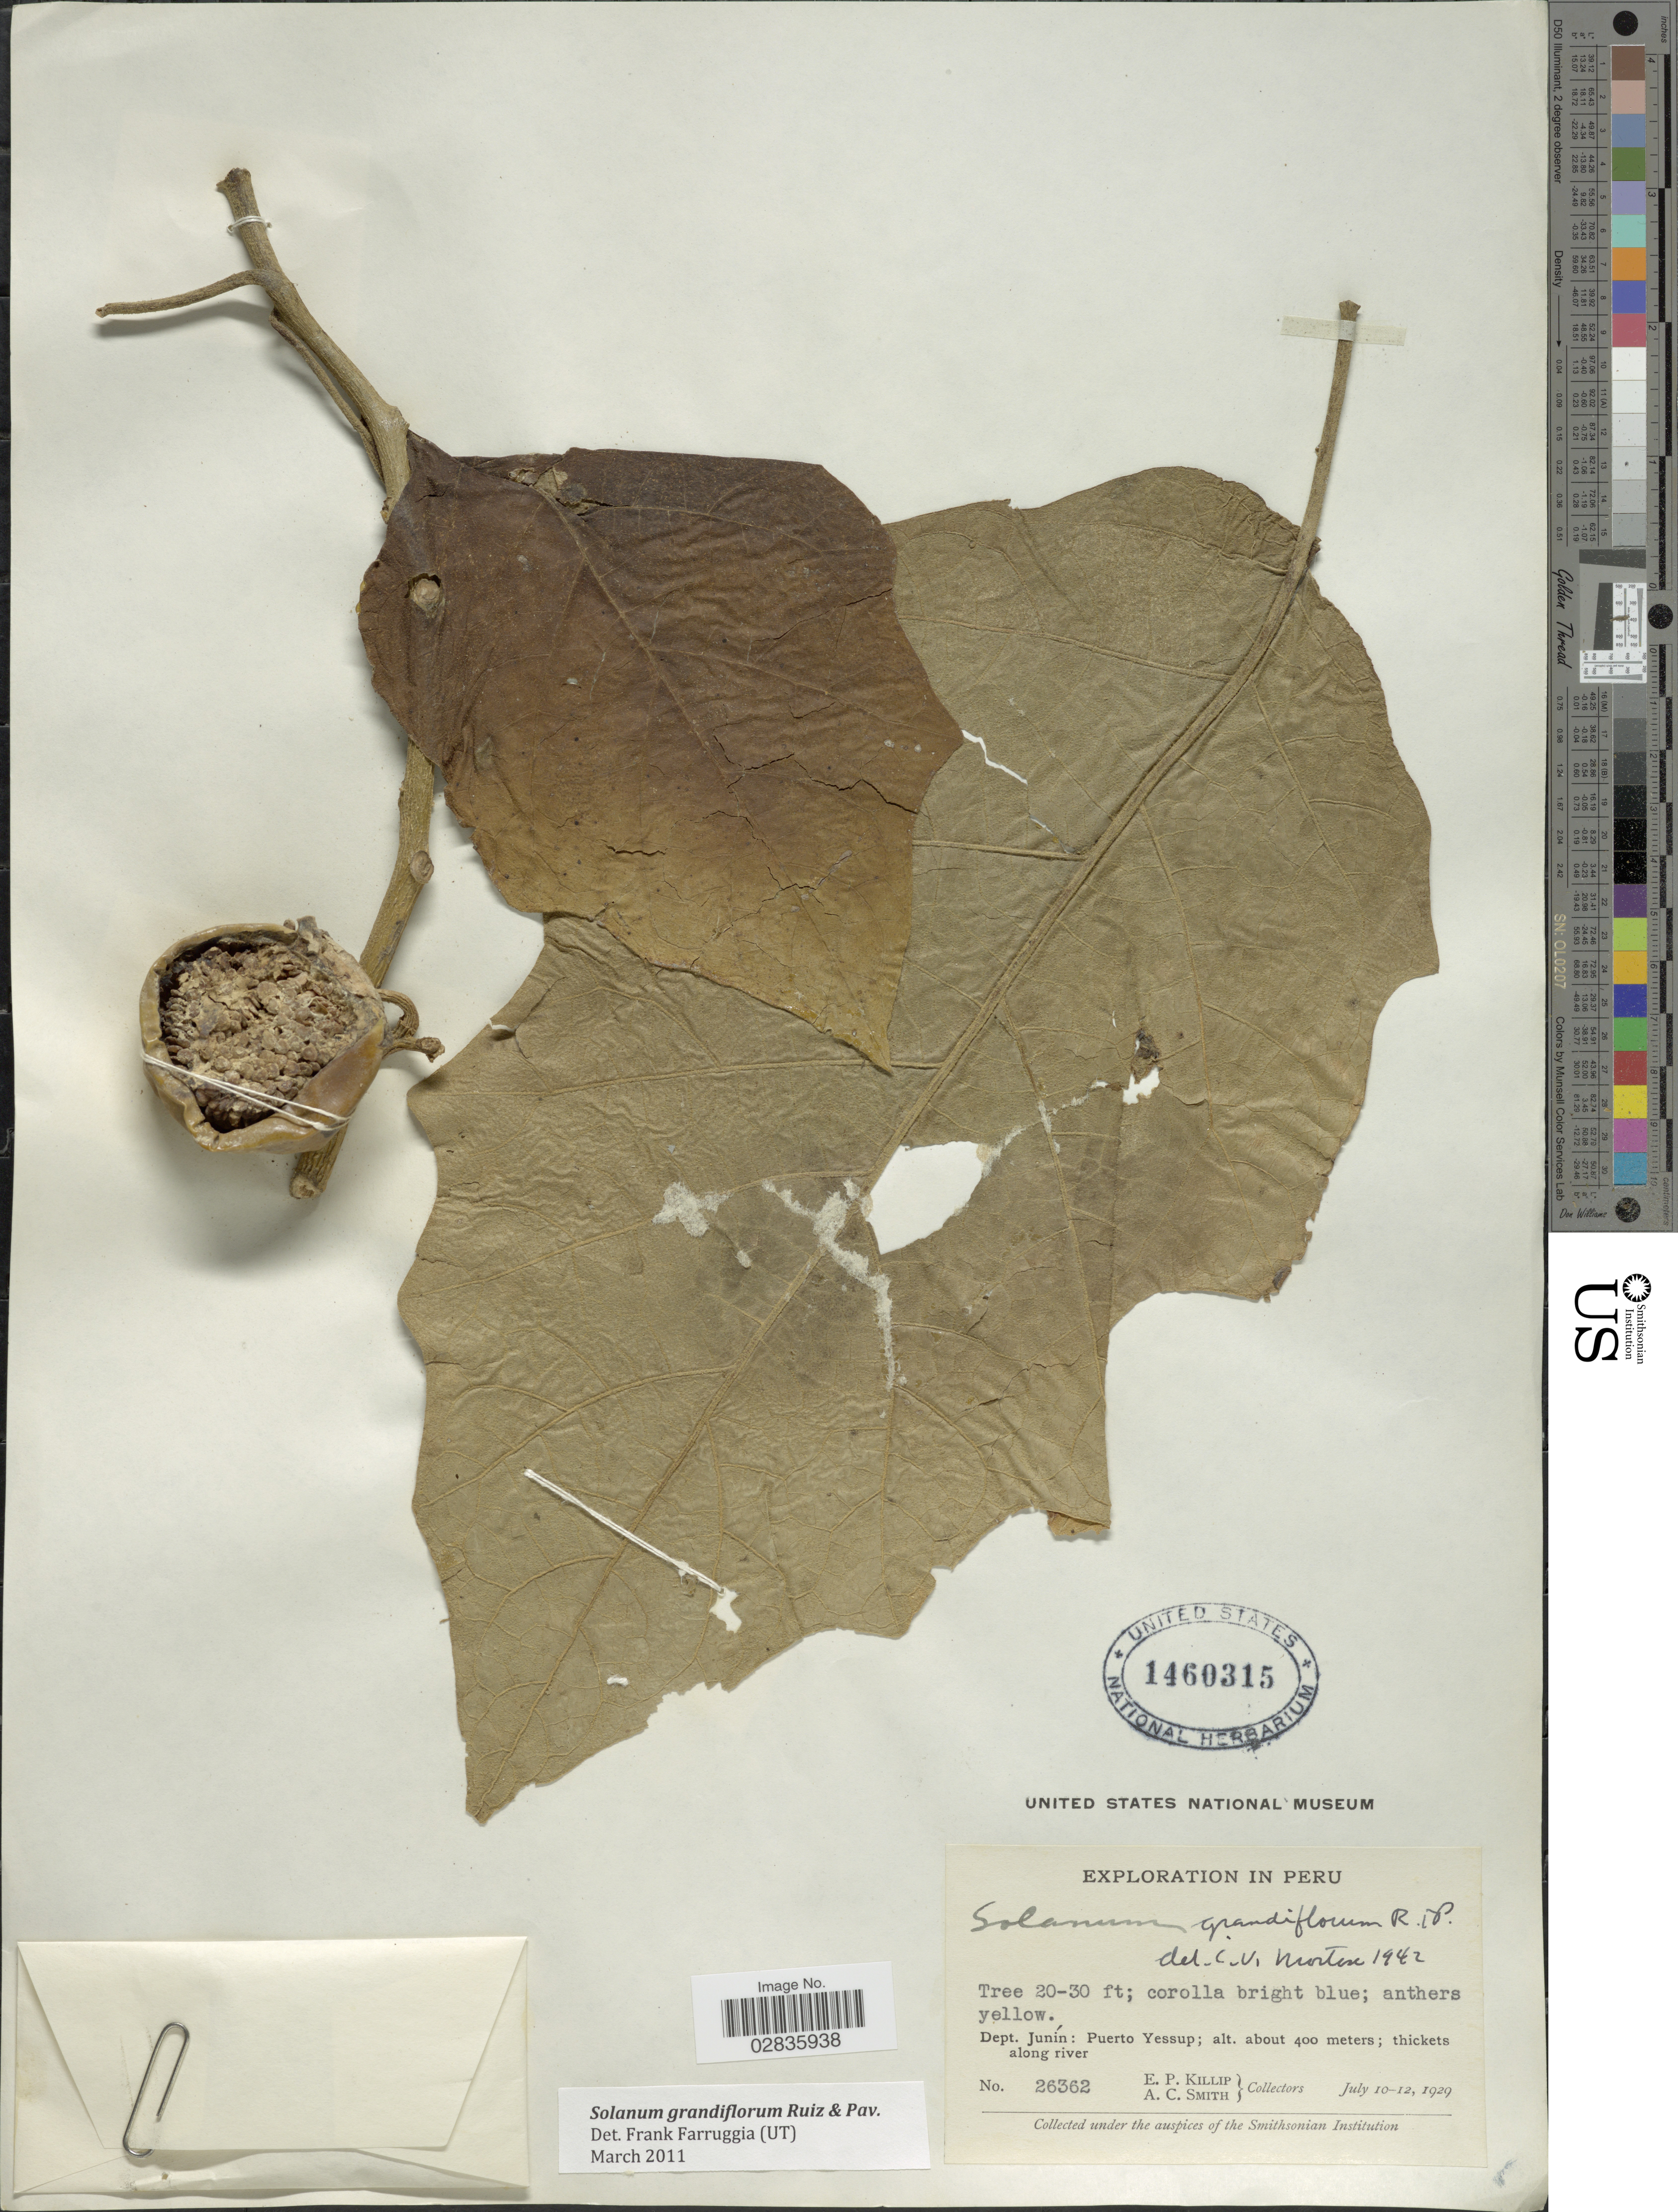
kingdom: Plantae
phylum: Tracheophyta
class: Magnoliopsida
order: Solanales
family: Solanaceae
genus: Solanum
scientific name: Solanum grandiflorum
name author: Ruiz & Pav.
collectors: E. P. Killip & A. C. Smith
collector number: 26362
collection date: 1929-07-10/1929-07-12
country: Peru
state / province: Junín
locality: Dept. Junín: Puerto Yessup.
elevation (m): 400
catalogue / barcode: US 1460315